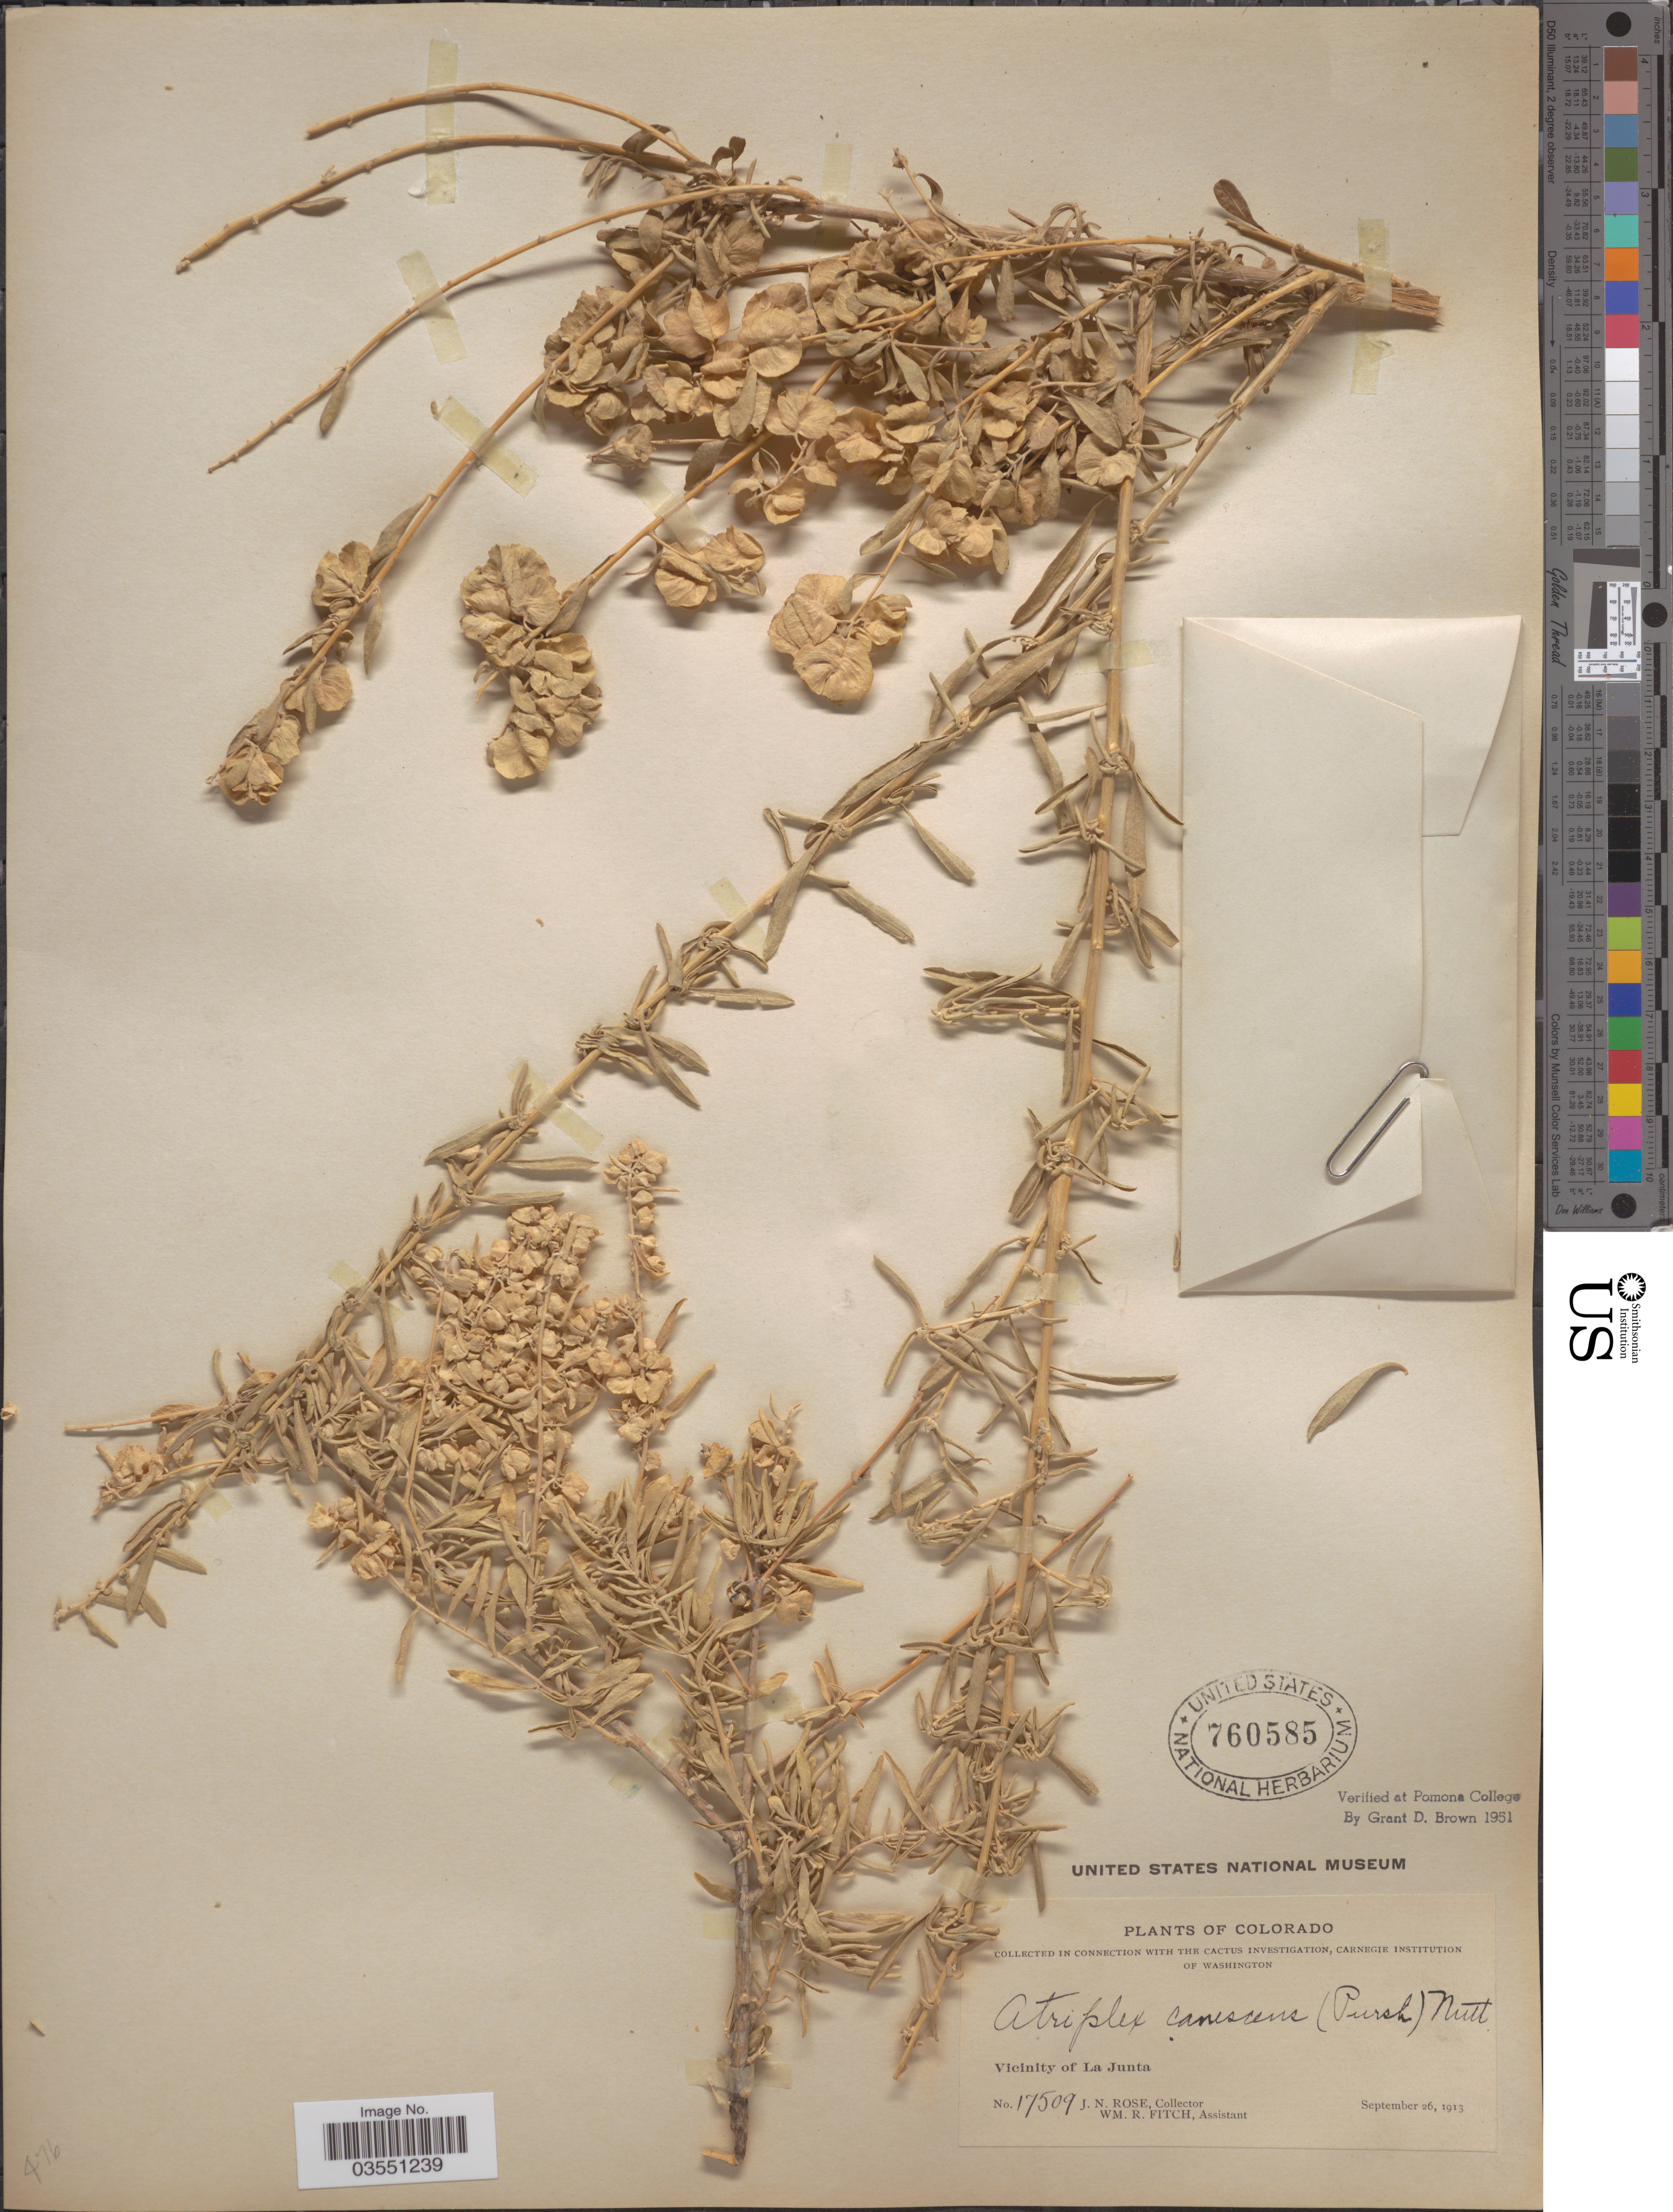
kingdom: Plantae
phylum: Tracheophyta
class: Magnoliopsida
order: Caryophyllales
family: Amaranthaceae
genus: Atriplex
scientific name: Atriplex canescens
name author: (Pursh) Nutt.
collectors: J. N. Rose & W. R. Fitch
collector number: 17509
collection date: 1913-09-26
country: United States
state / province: Colorado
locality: Vicinity of La Junta.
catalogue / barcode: US 760585